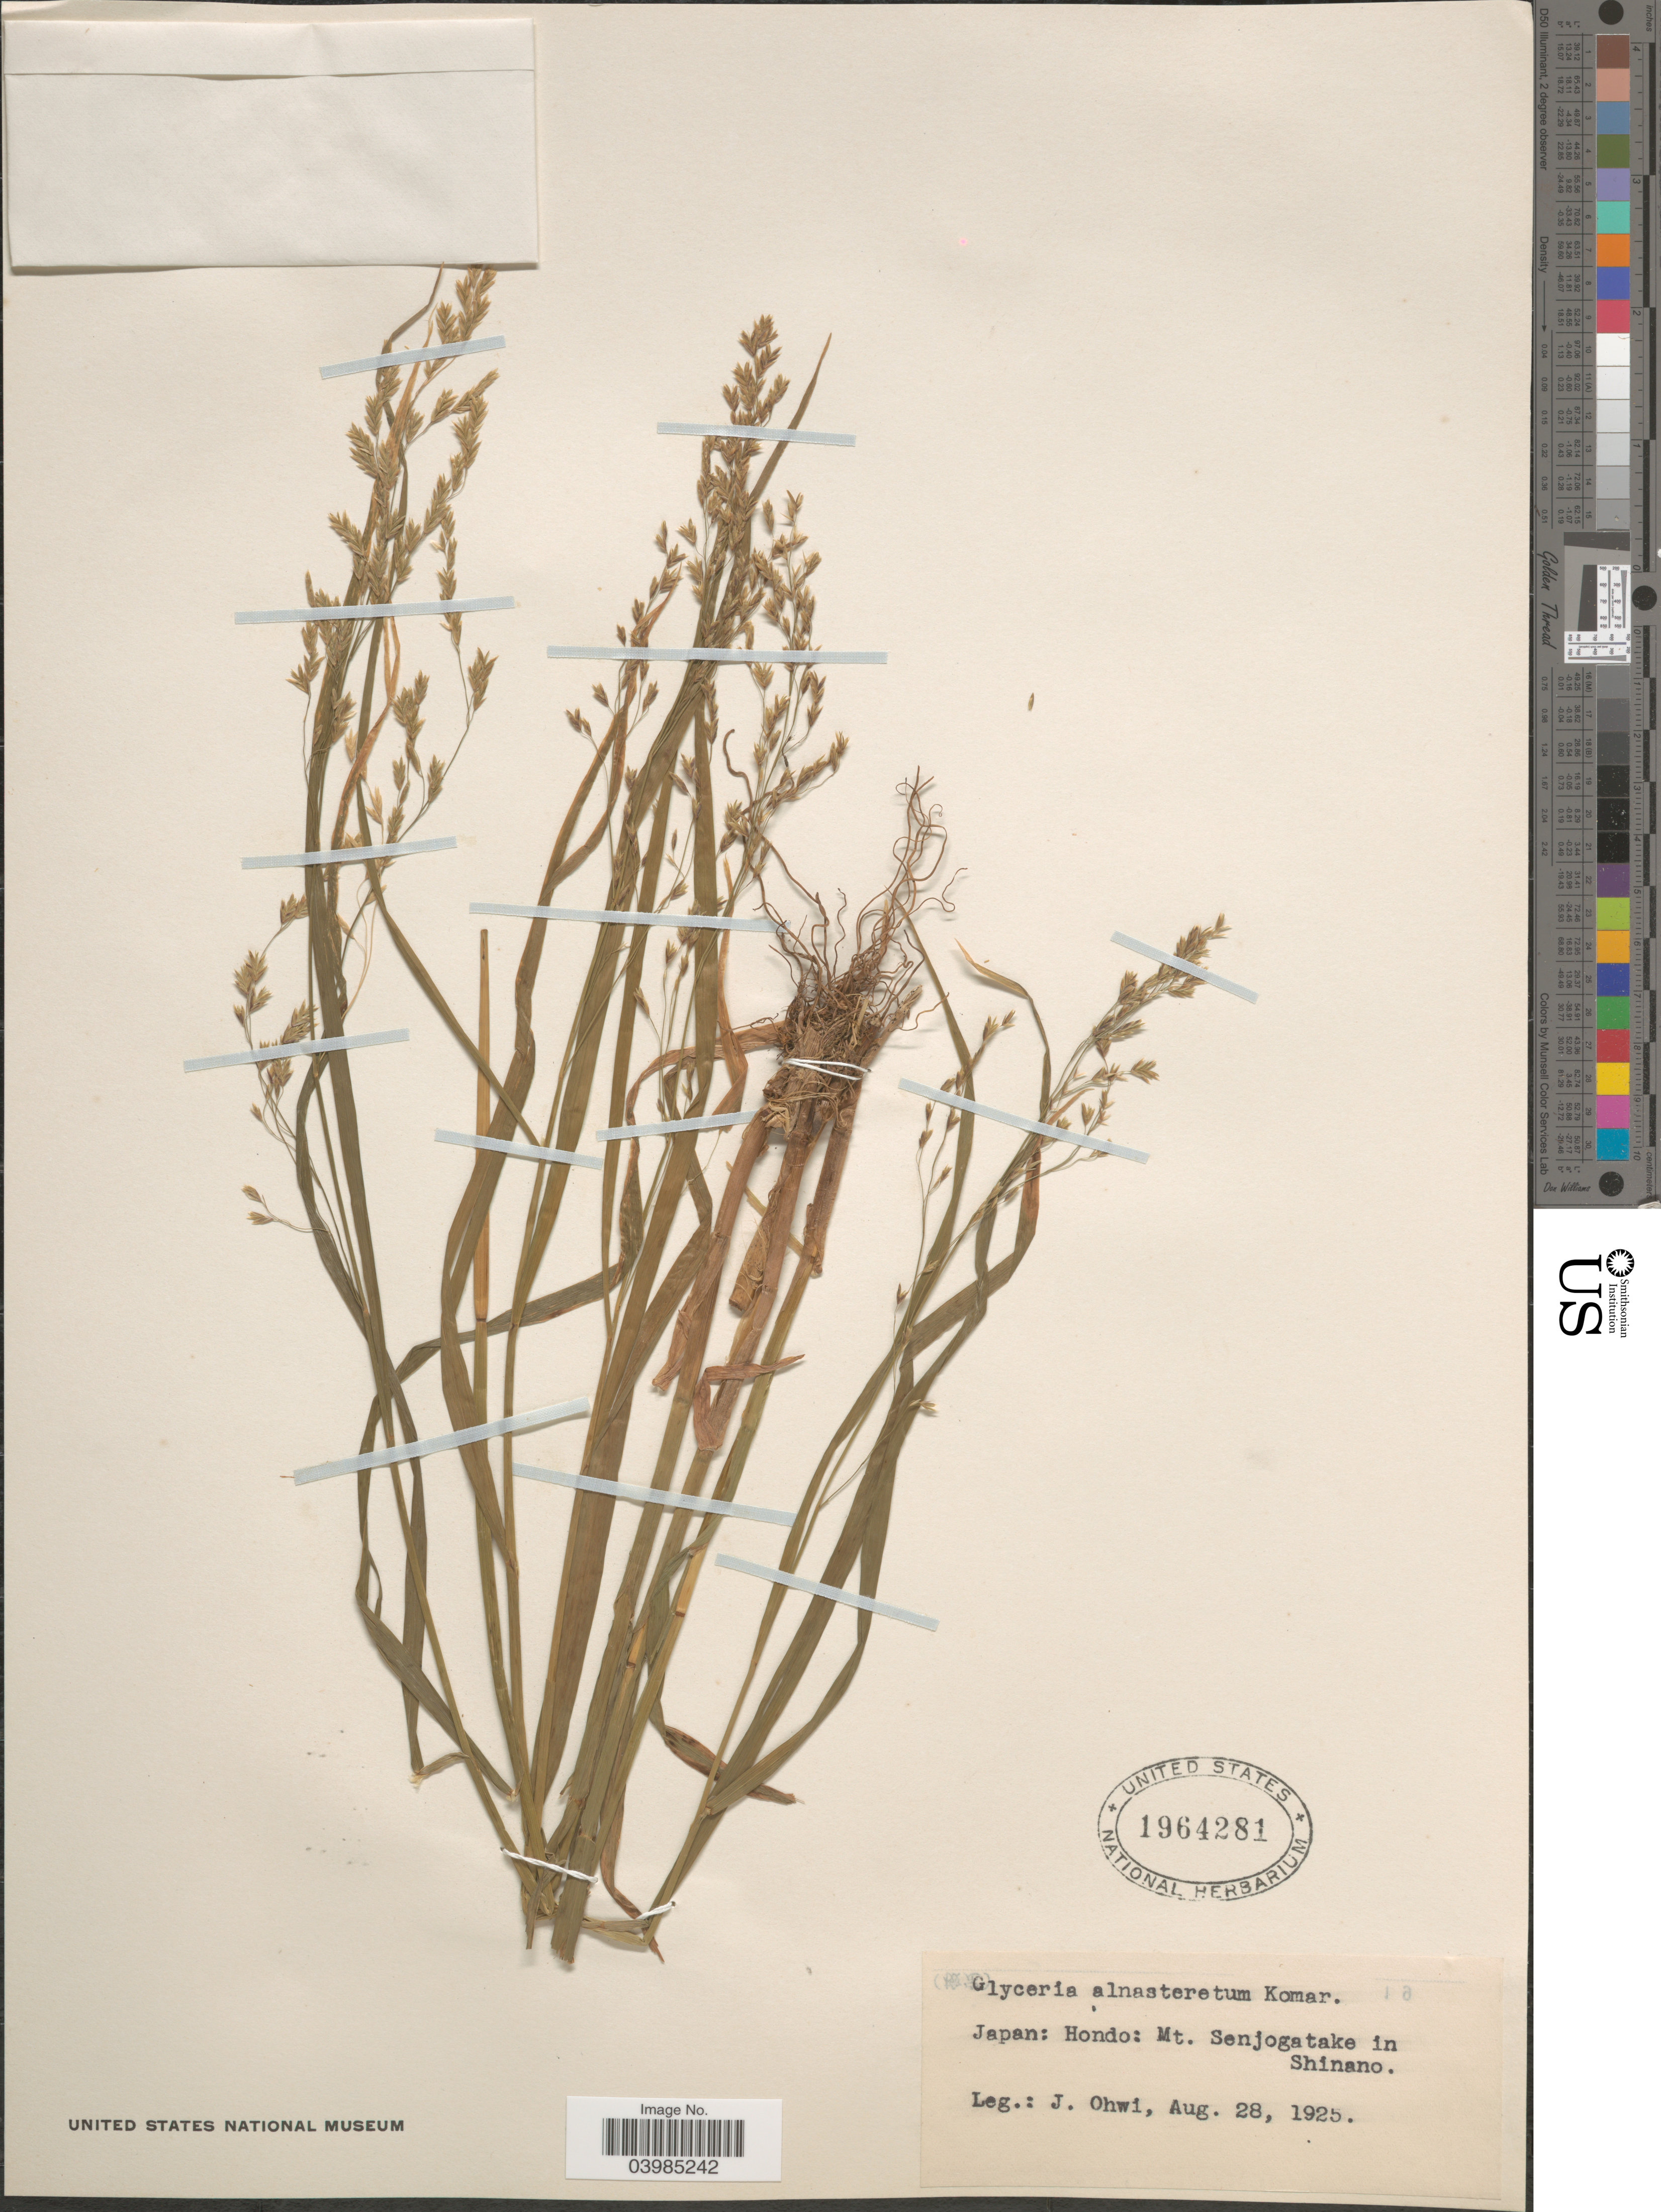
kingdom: Plantae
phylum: Tracheophyta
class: Liliopsida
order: Poales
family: Poaceae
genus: Glyceria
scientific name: Glyceria alnasteretum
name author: Kom.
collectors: J. Ohwi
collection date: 1925-08-28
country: Japan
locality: Hondo: Mt. Senjogatake in Shinano.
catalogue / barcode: US 1964281